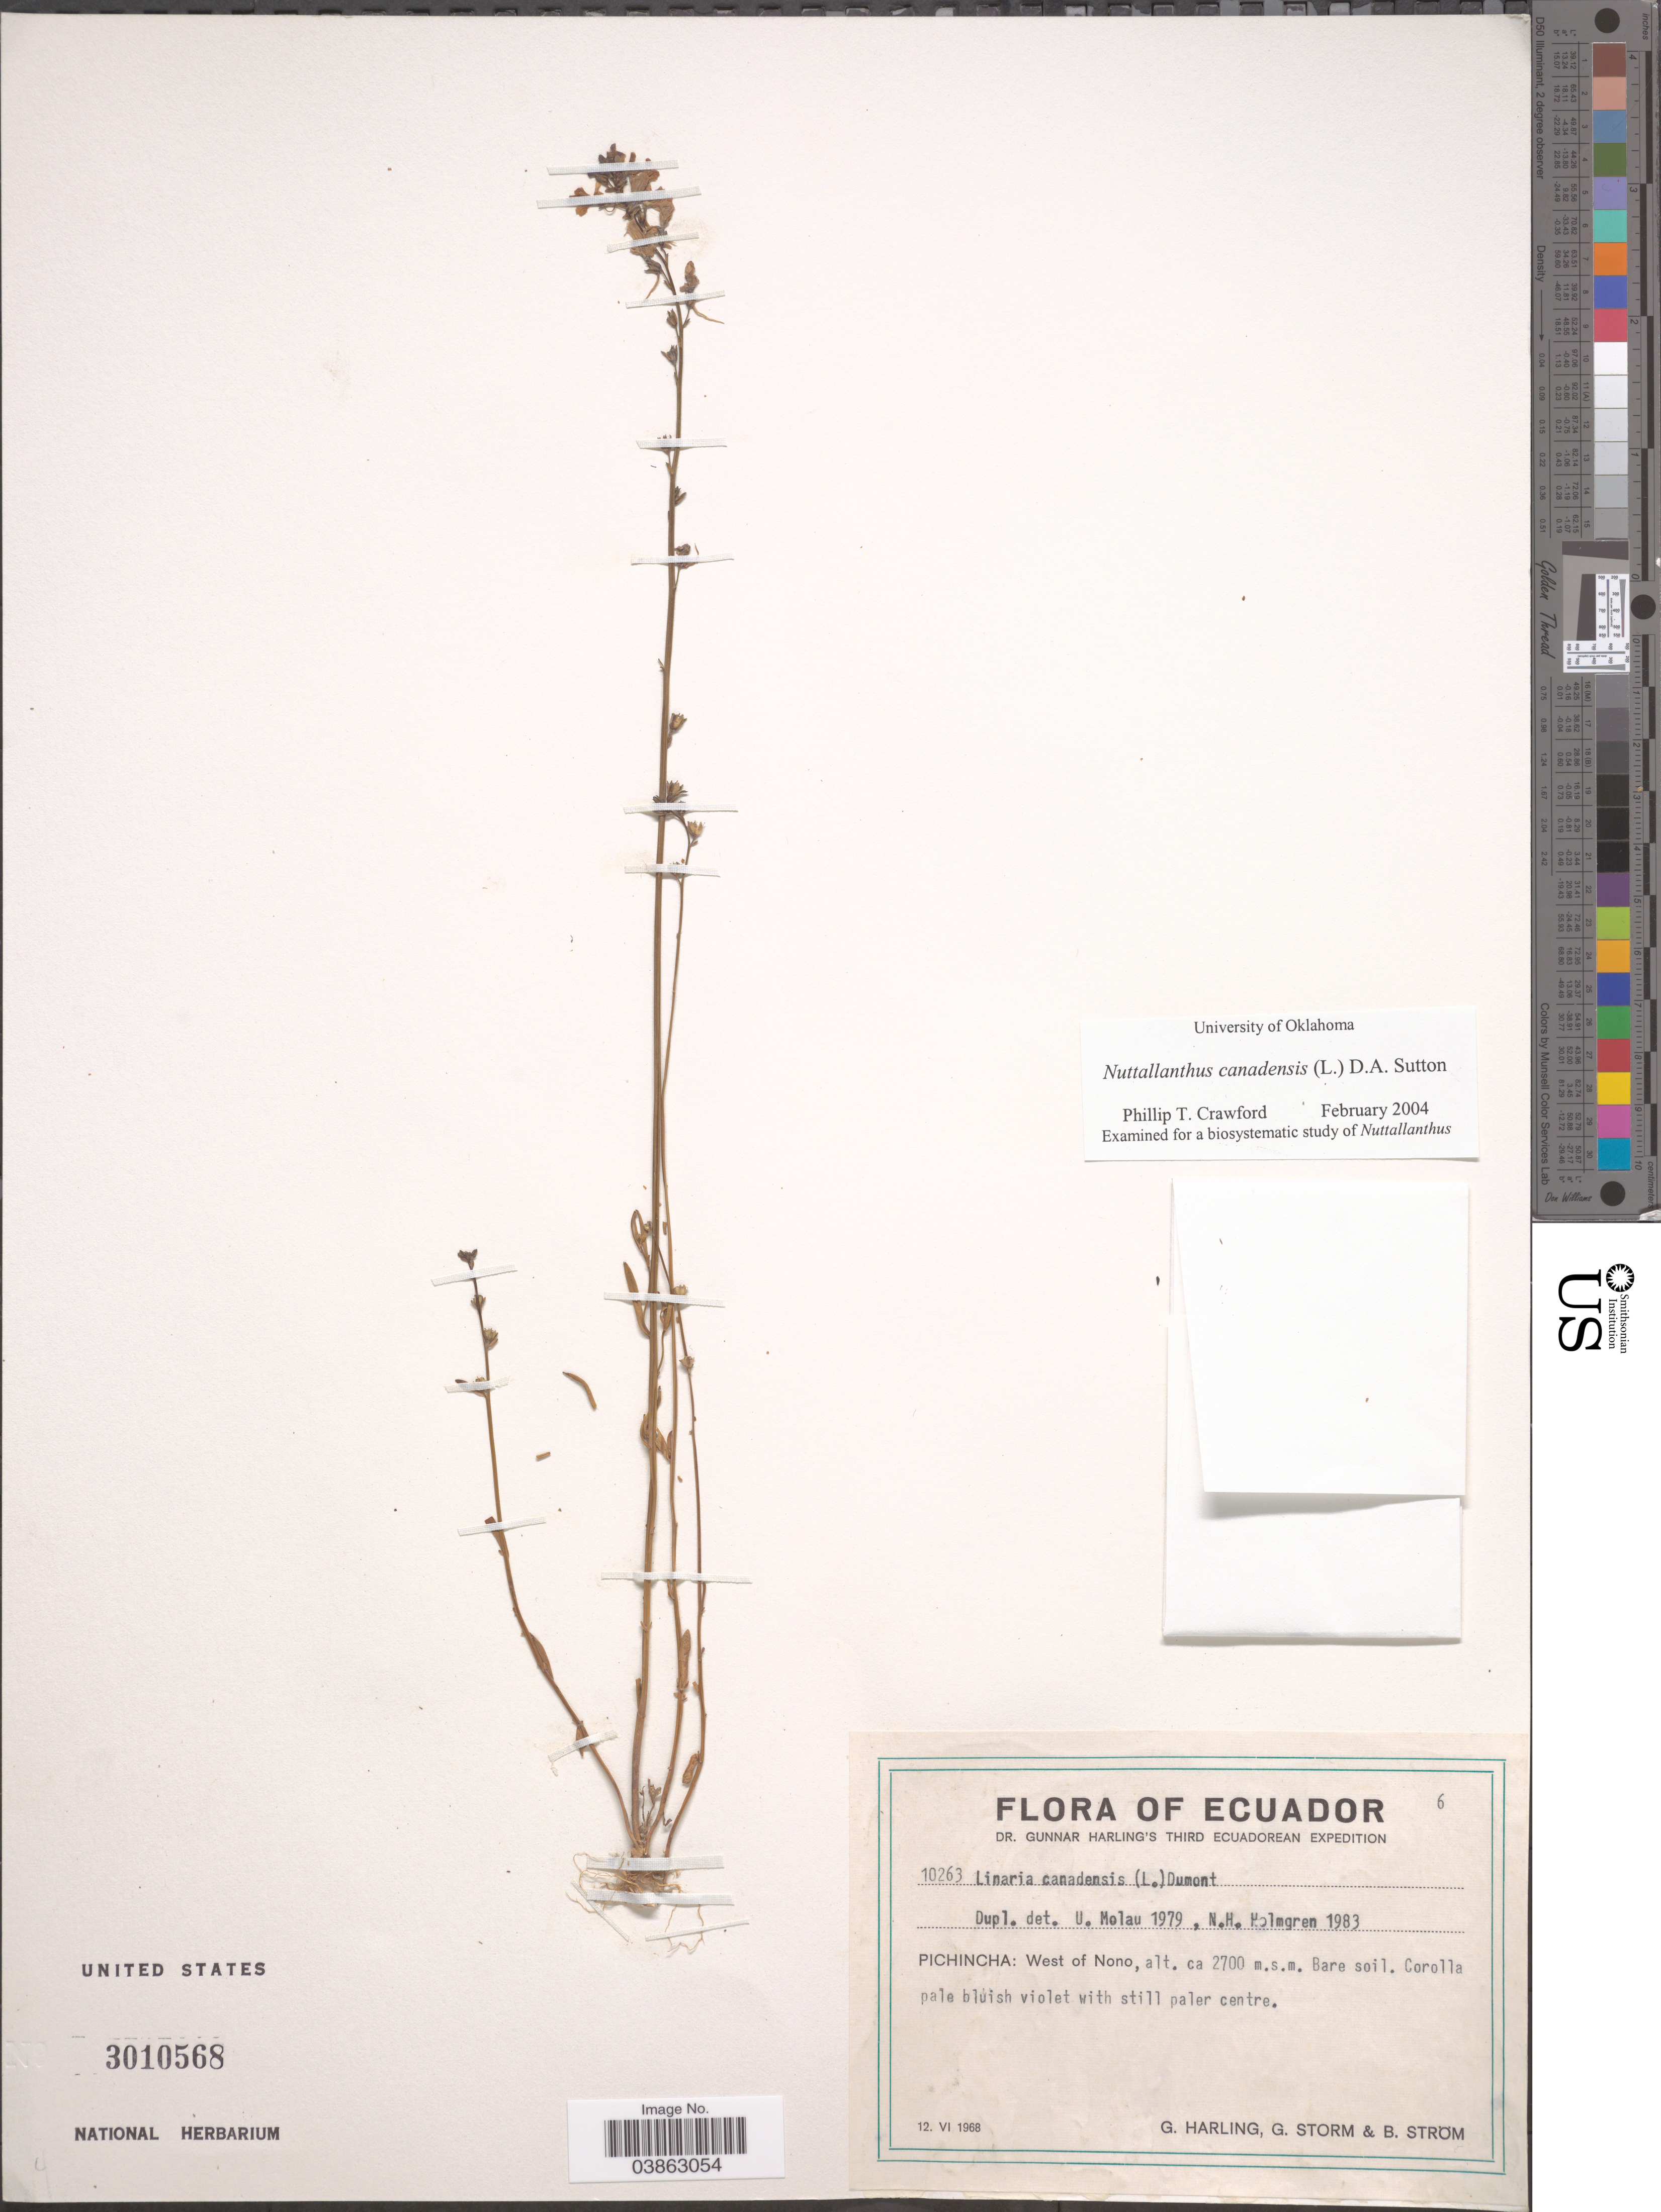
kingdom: Plantae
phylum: Tracheophyta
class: Magnoliopsida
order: Lamiales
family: Plantaginaceae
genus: Linaria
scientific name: Linaria canadensis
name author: (L.) Dum. Cours.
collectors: G. Harling, G. Storm & B. Ström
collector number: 10263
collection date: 1968-06-12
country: Ecuador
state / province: Pichincha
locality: West of Nono.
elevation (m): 2700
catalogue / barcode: US 3010568